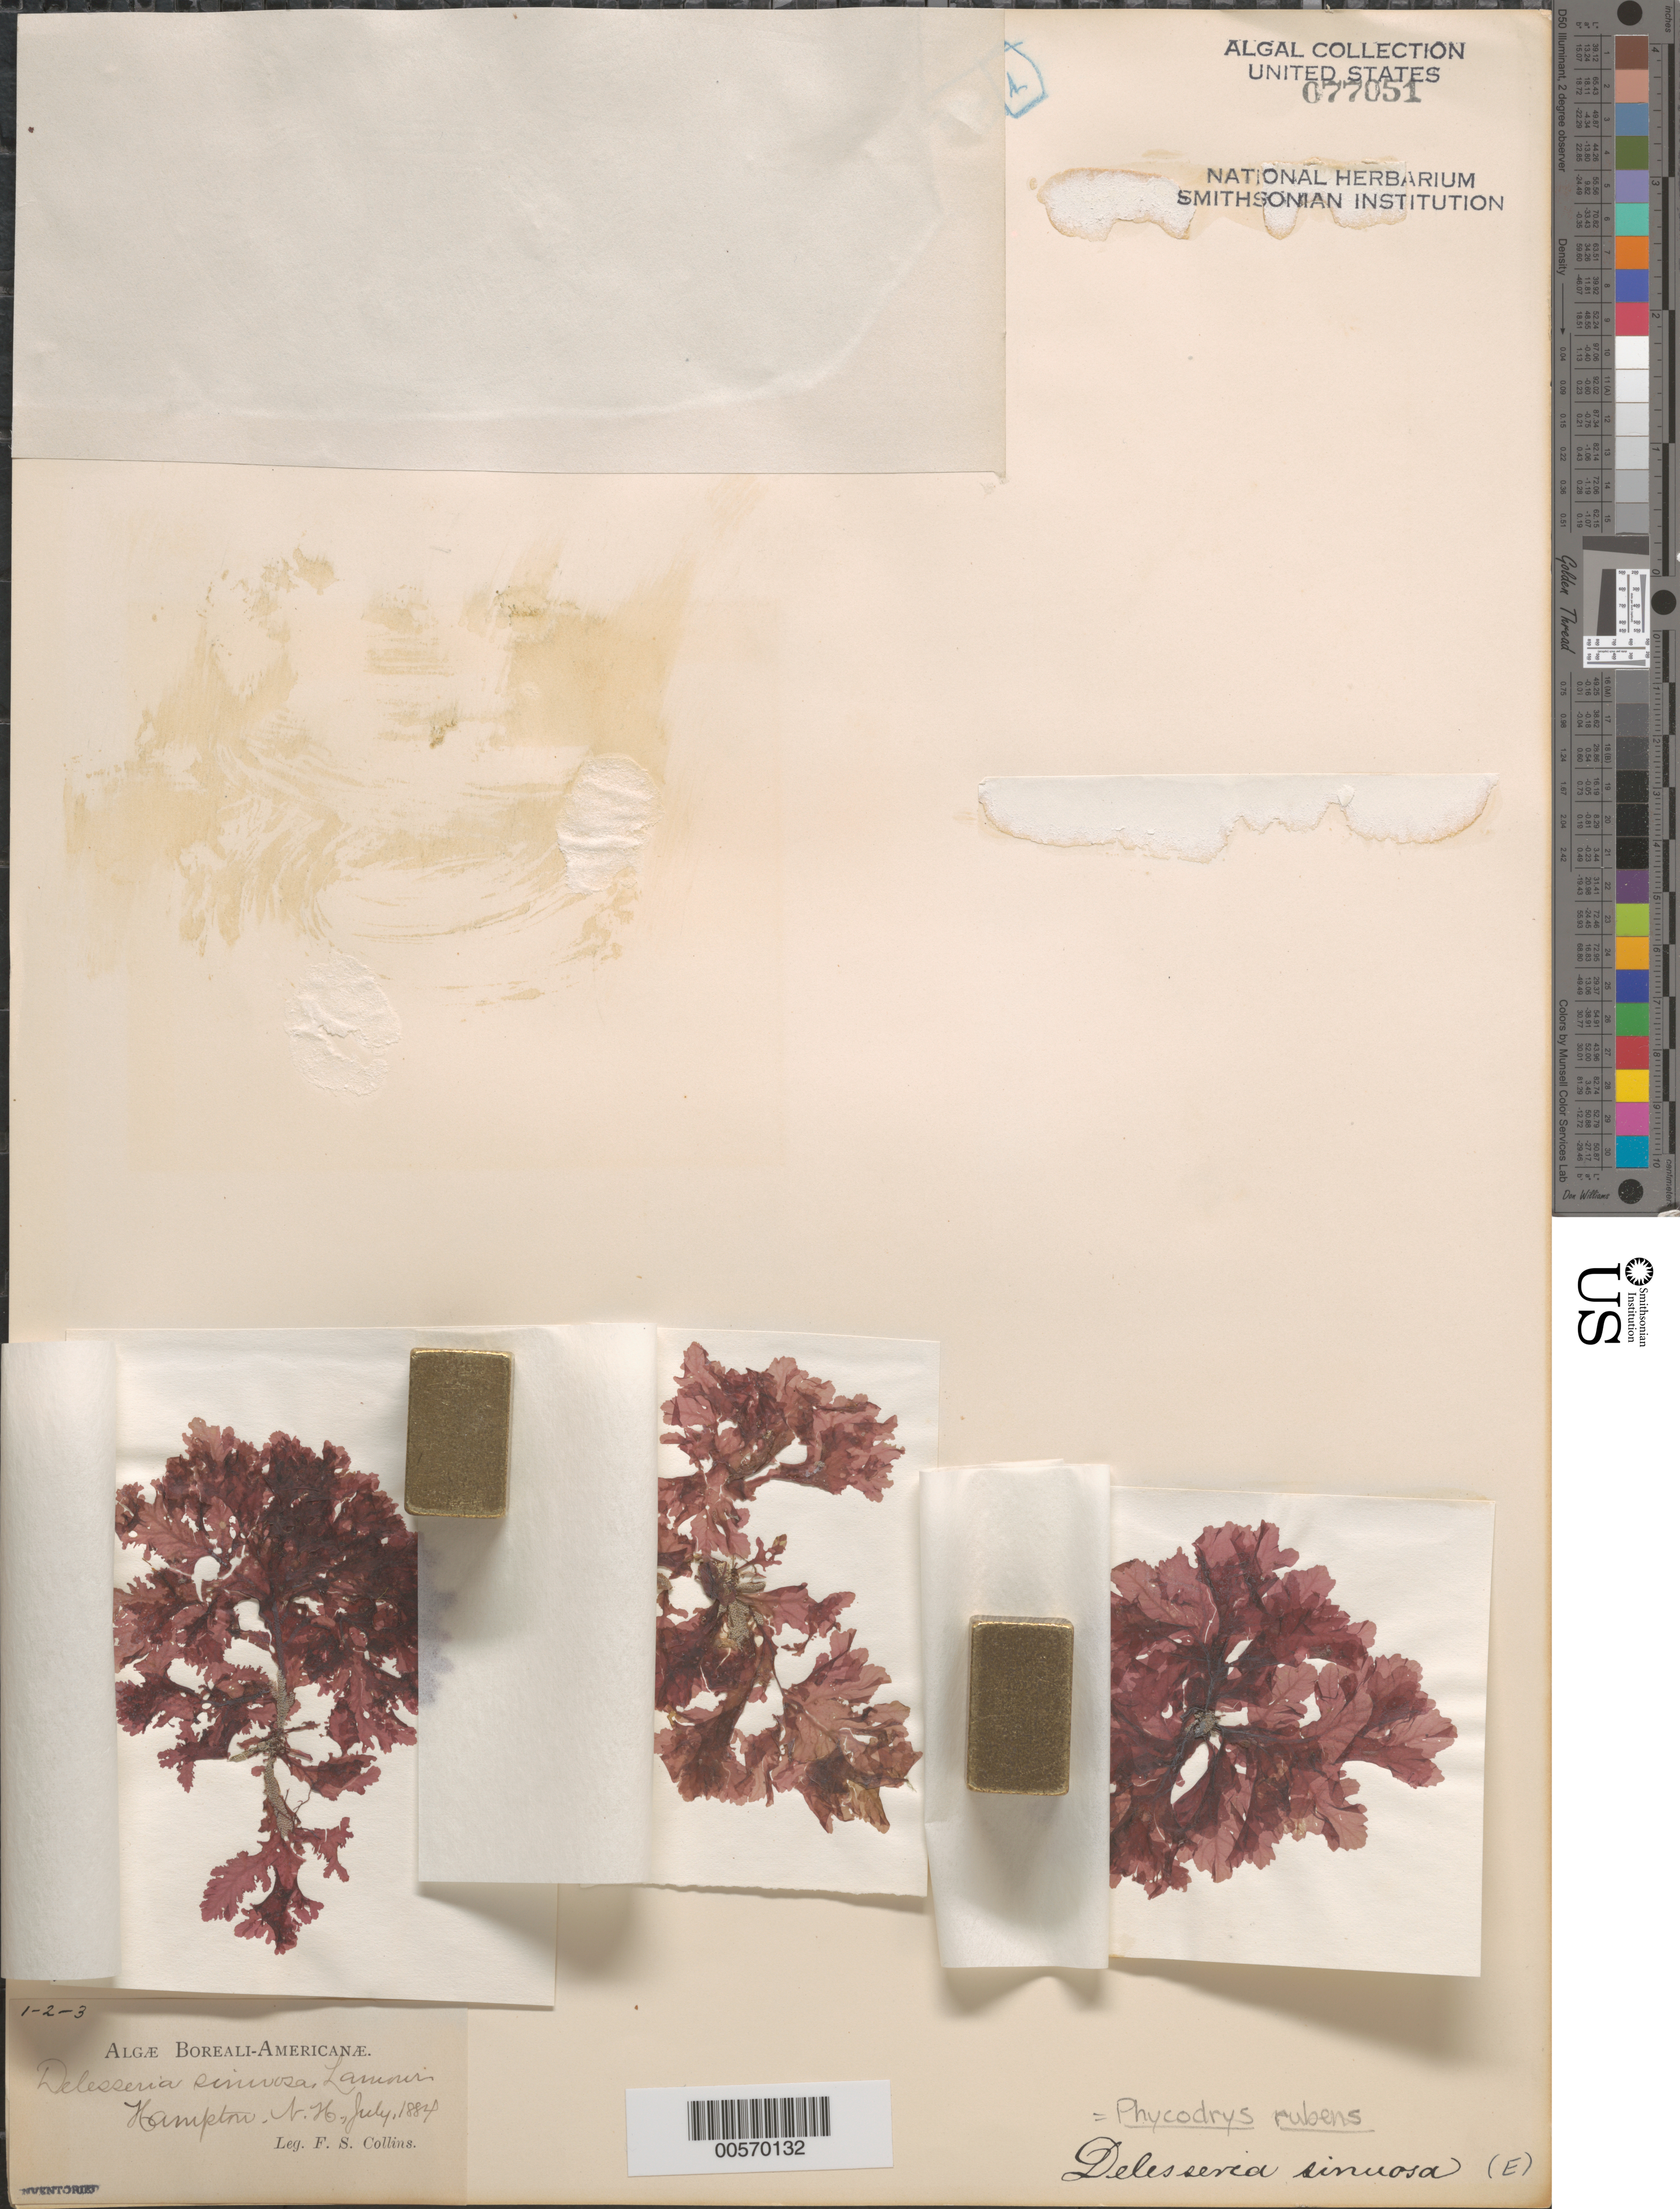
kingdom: Plantae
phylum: Rhodophyta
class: Florideophyceae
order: Ceramiales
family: Delesseriaceae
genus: Phycodrys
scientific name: Phycodrys rubens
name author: (L.) Batters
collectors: F. Collins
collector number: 1 & 2 & 3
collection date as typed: Jul 1884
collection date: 1884-07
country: United States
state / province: New Hampshire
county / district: Rockingham County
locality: Hampton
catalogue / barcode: US 77051